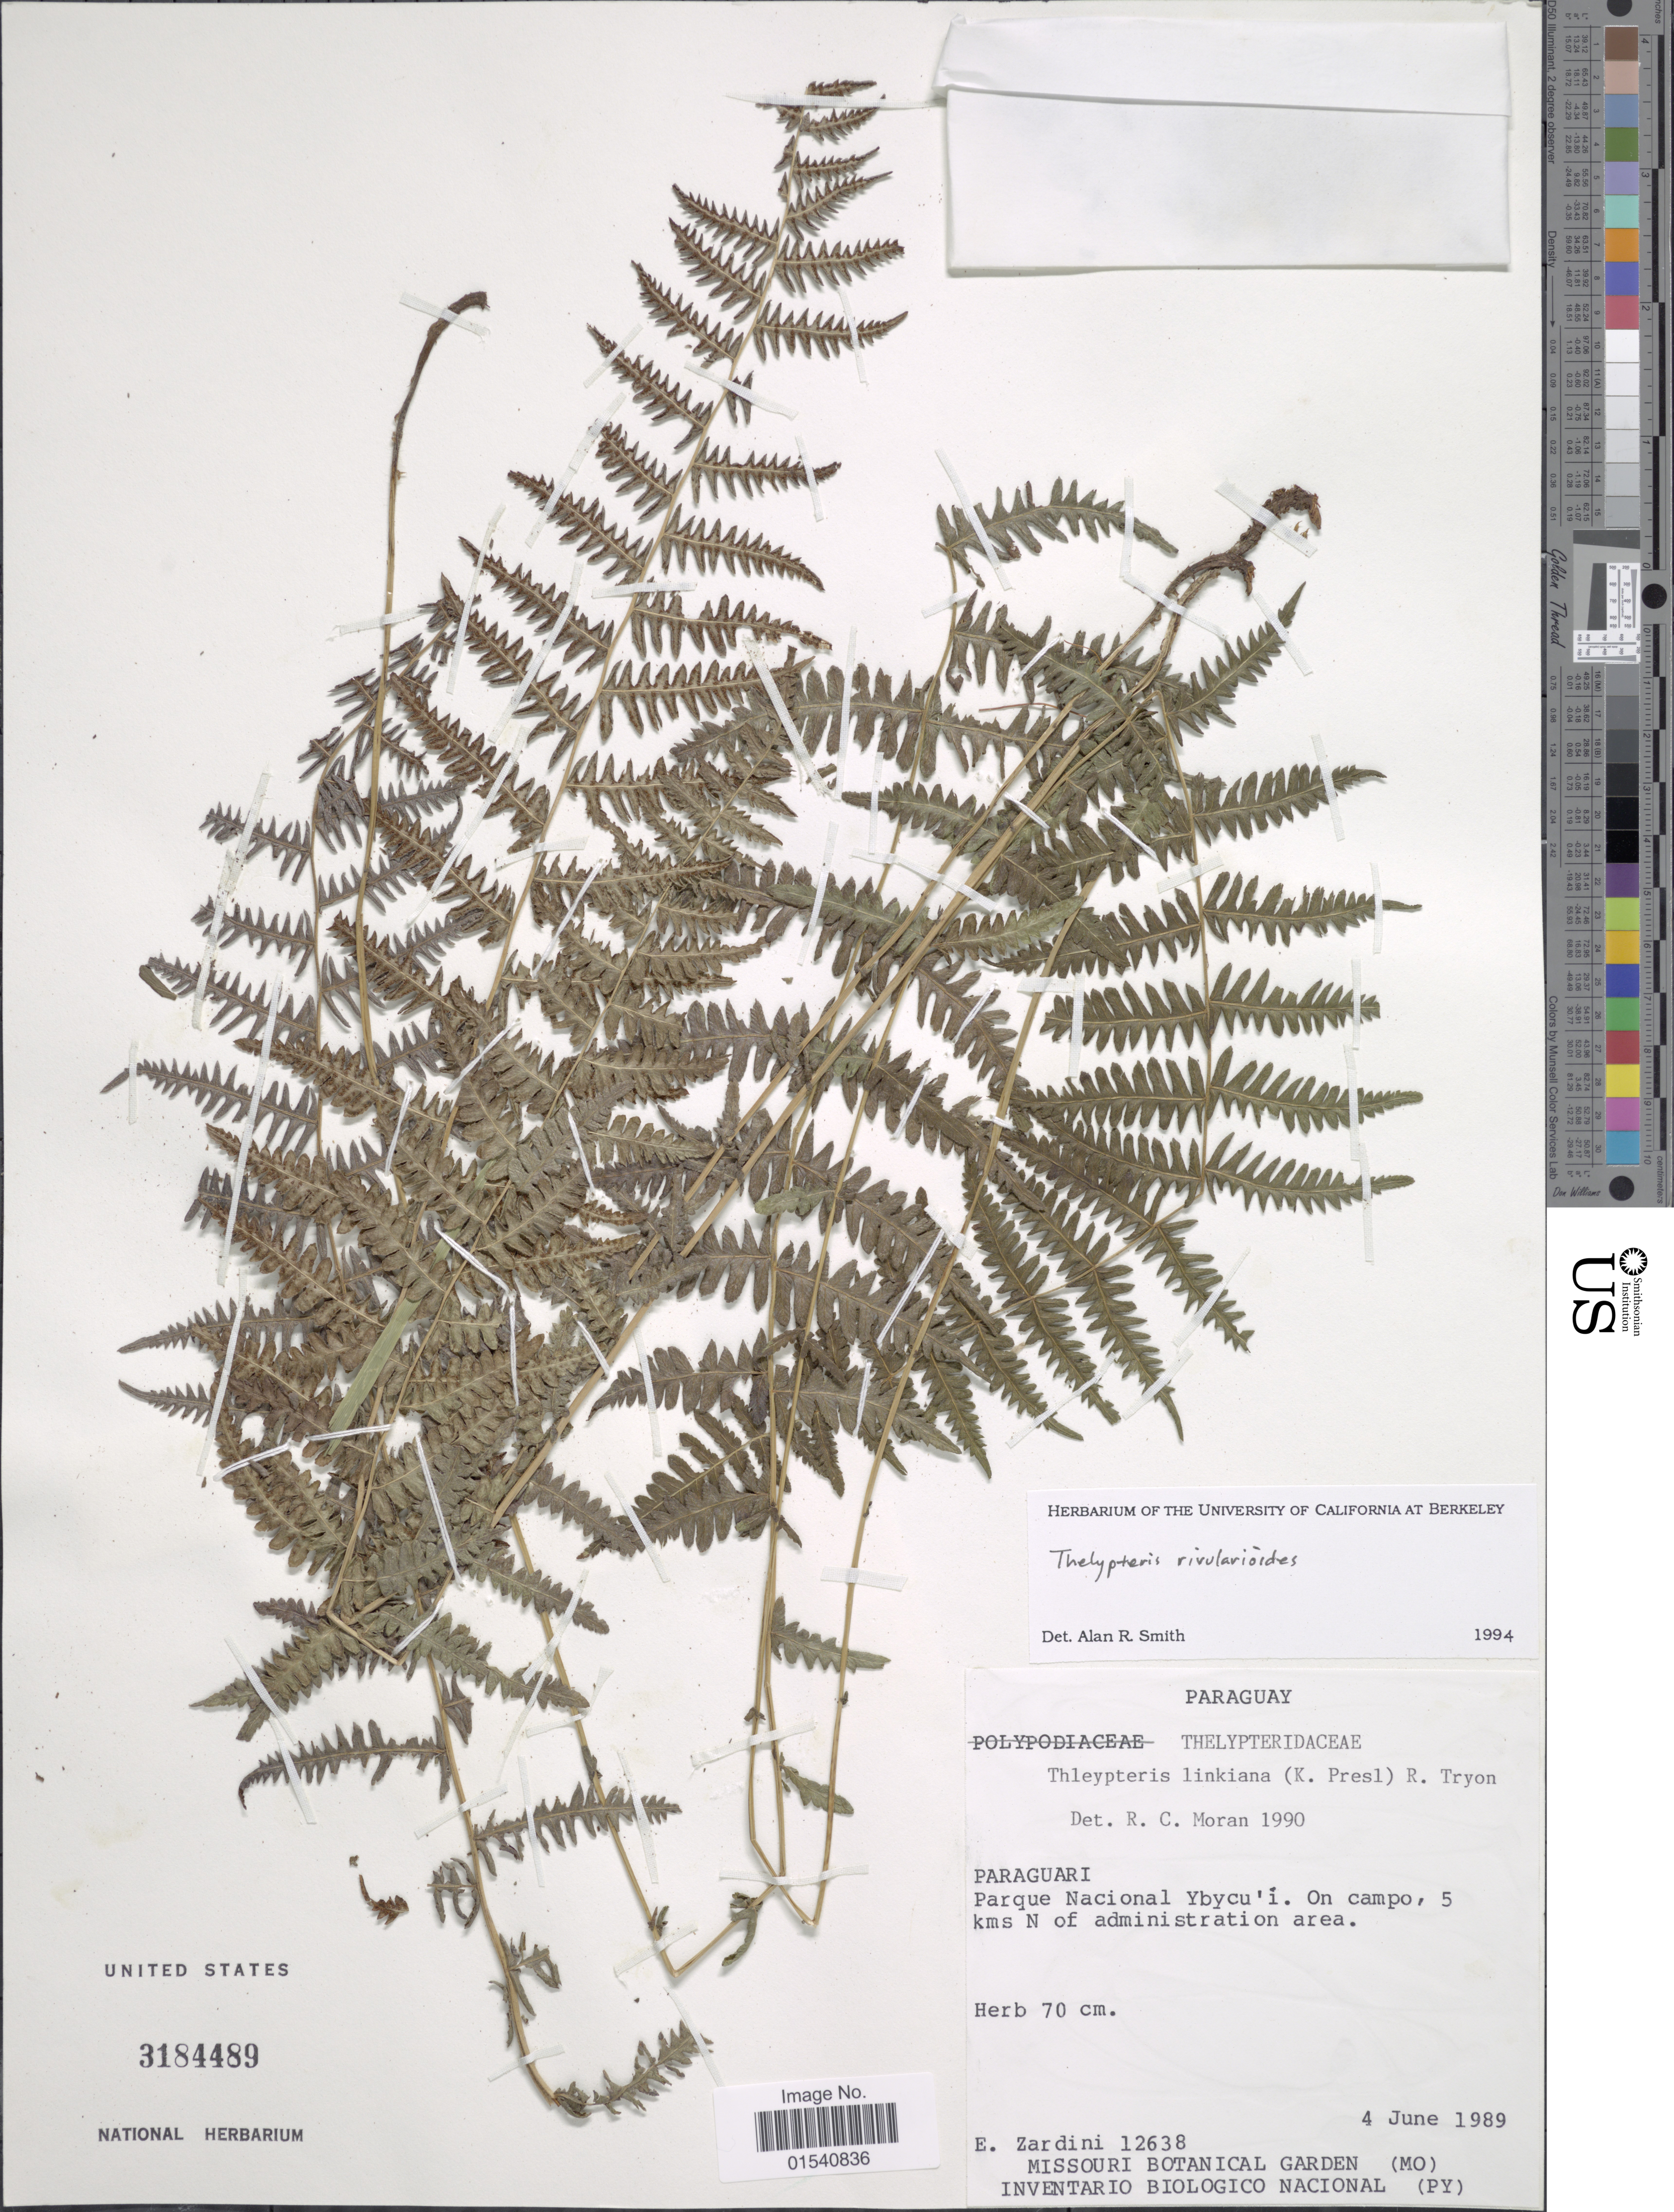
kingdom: Plantae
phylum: Tracheophyta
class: Polypodiopsida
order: Polypodiales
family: Thelypteridaceae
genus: Amauropelta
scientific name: Amauropelta rivularioides (Fée) comb. nov., ined 2015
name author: (Fée)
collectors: E. M. Zardini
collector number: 12638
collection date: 1989-06-04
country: Paraguay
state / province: Paraguari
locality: Parque Nacional Ybycu'i. On campo, 5 kms N of administration area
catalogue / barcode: US 3184489